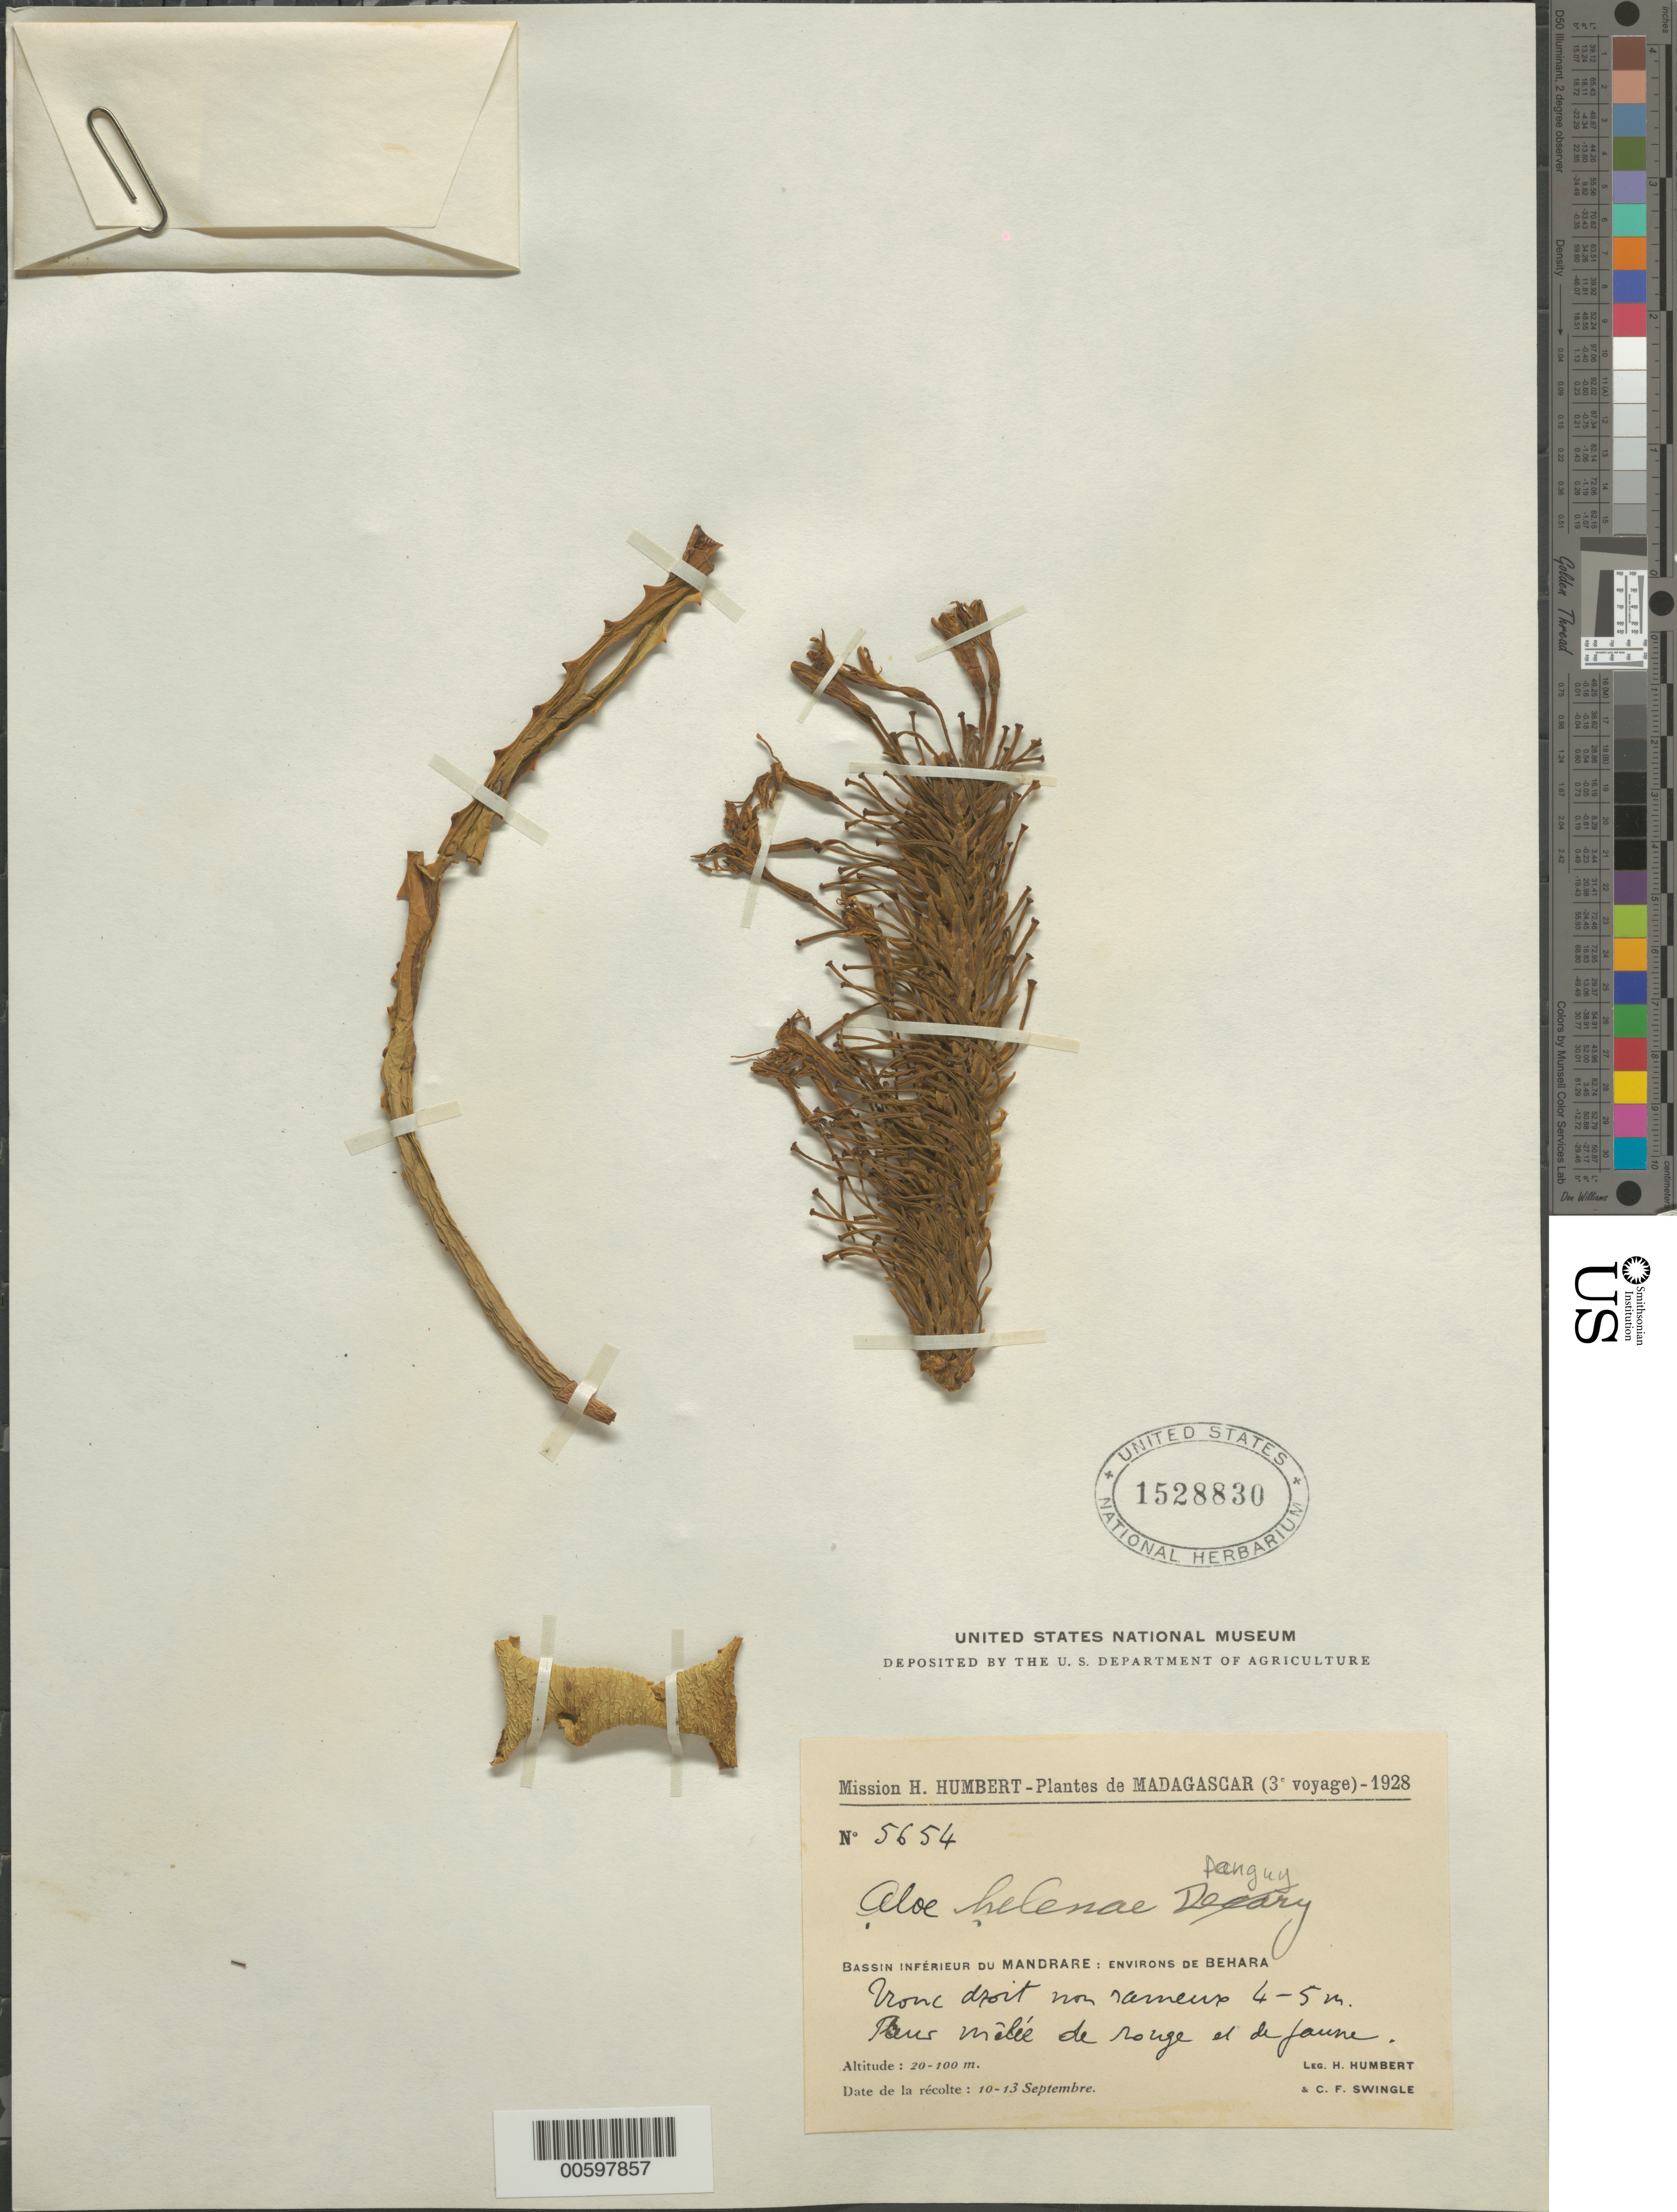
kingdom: Plantae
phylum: Tracheophyta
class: Liliopsida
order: Asparagales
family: Asphodelaceae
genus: Aloe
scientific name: Aloe helenae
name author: Danguy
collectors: H. Humbert & C. Swingle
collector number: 5654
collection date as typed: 10 Sep 1928 to 13 Sep 1928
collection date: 1928-09-10/1928-09-13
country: Madagascar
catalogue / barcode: US 1528830